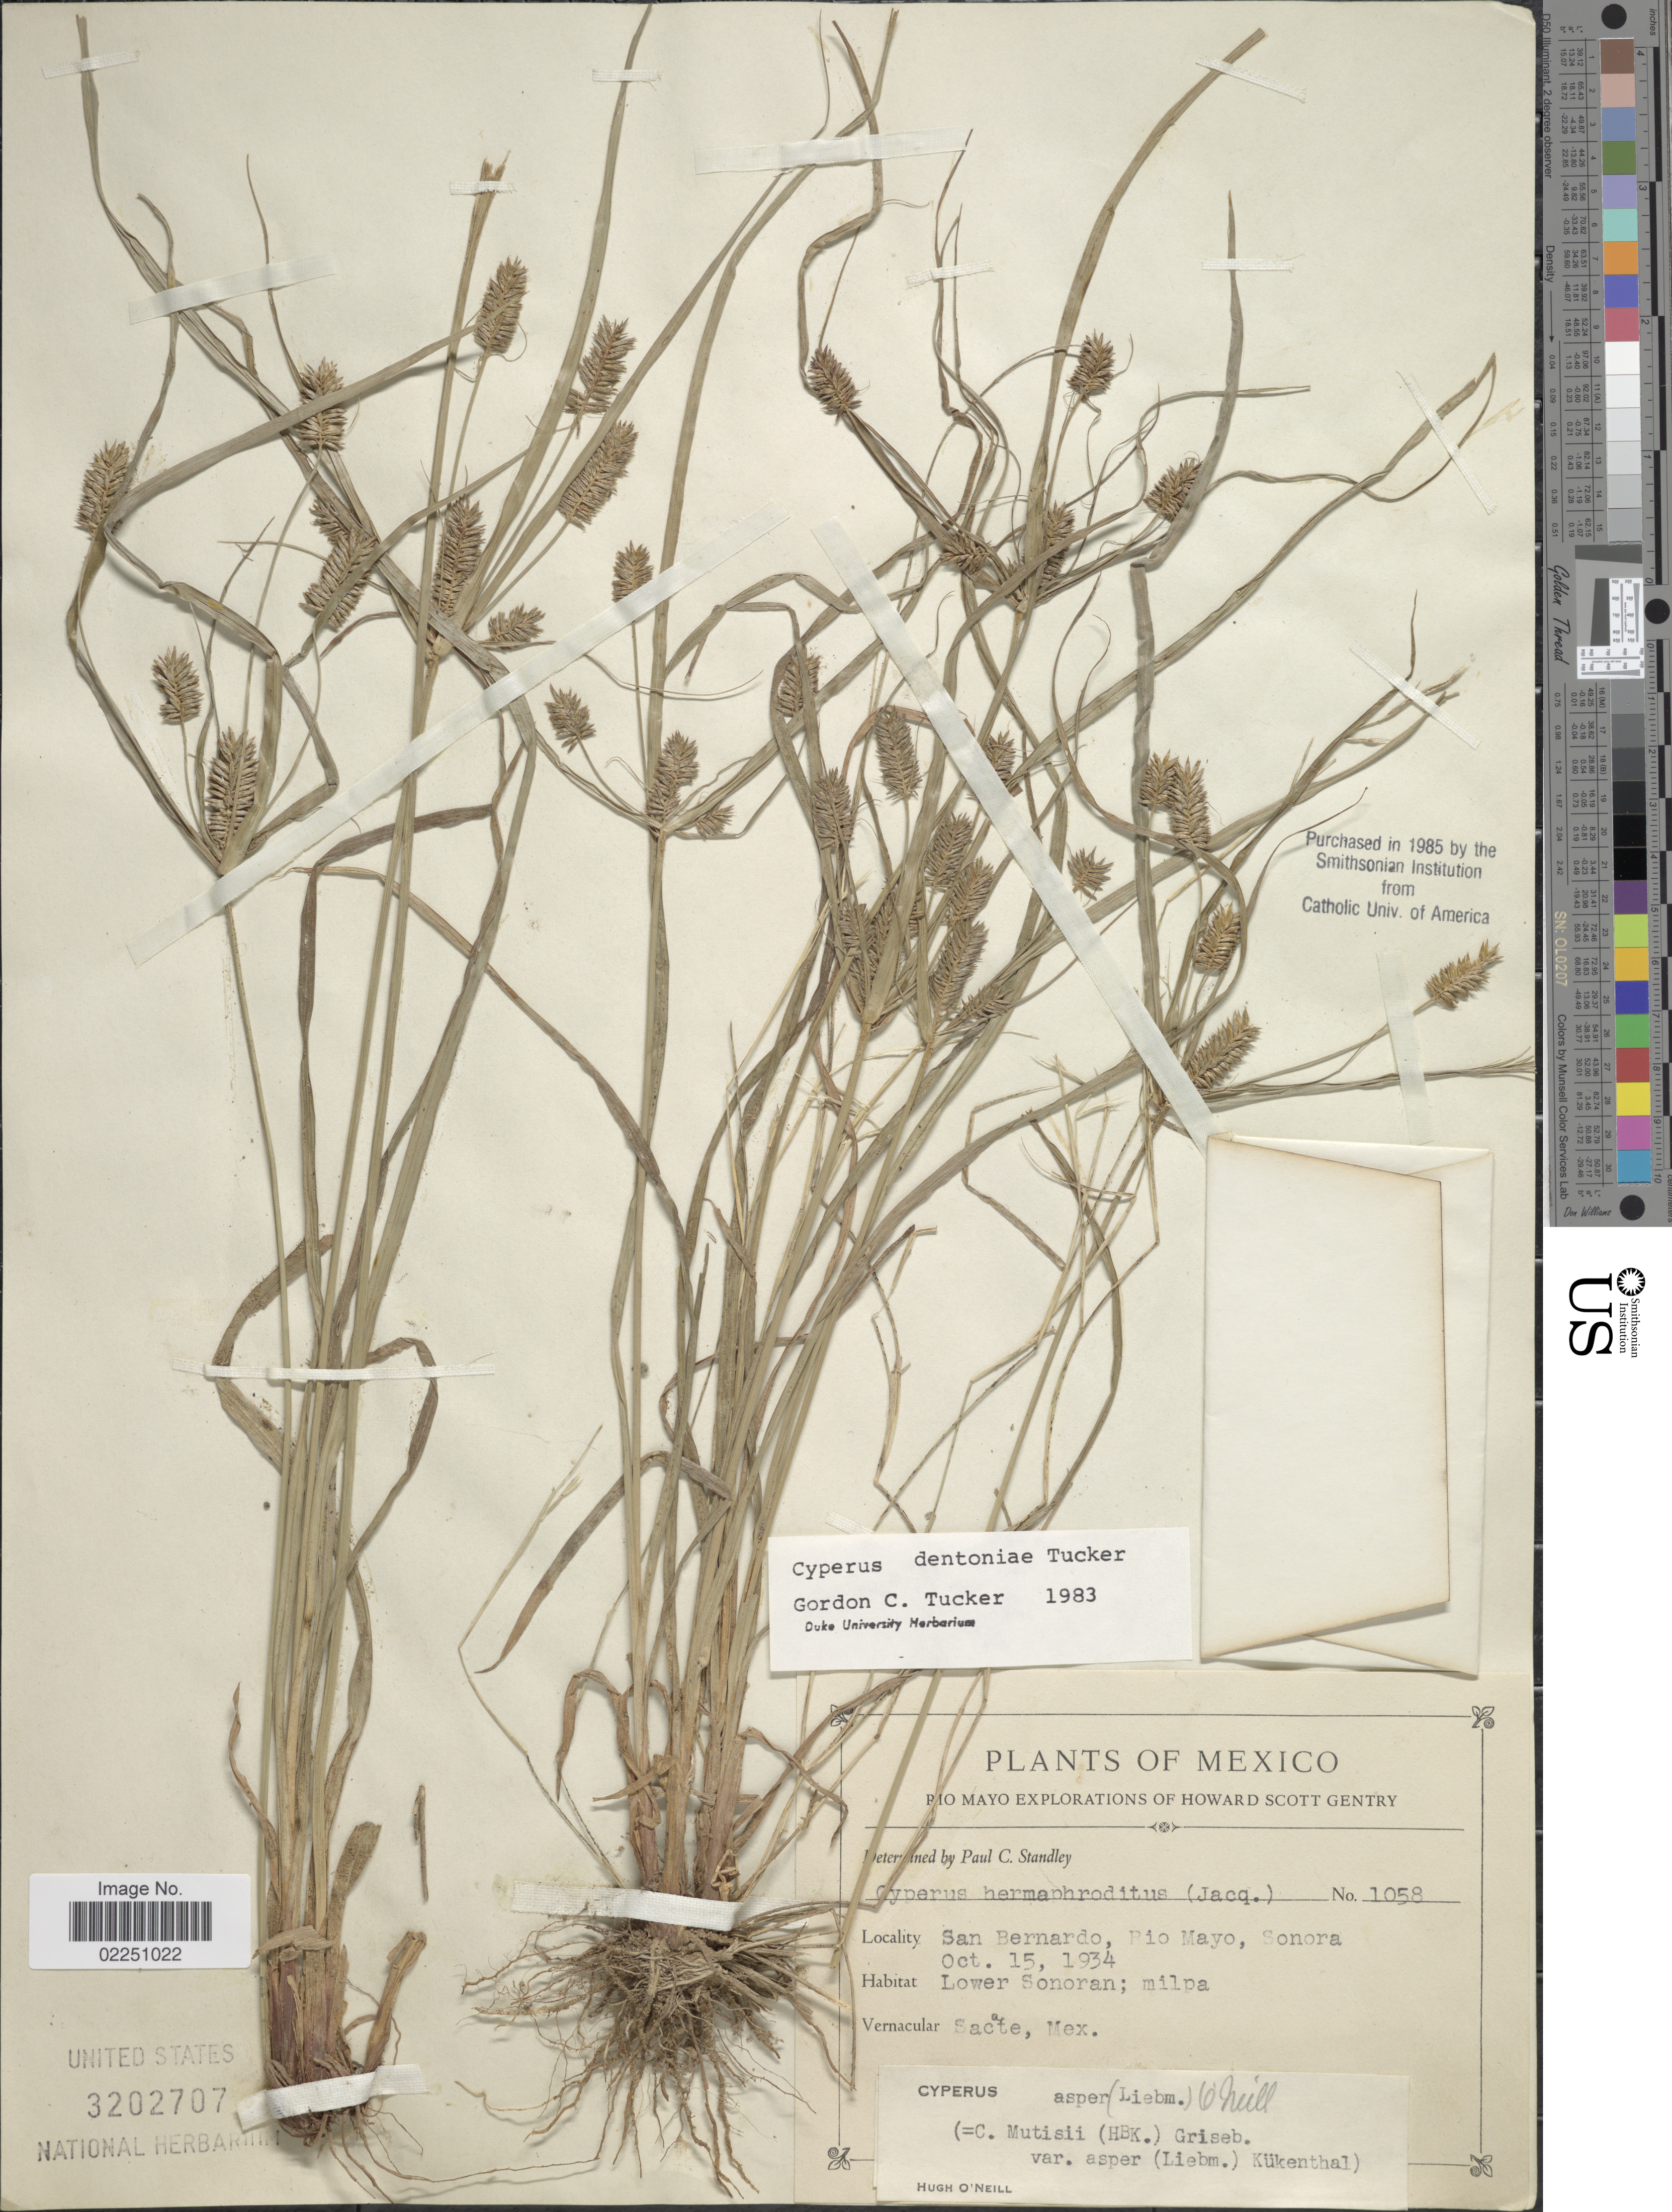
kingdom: Plantae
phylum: Tracheophyta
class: Liliopsida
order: Poales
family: Cyperaceae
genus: Cyperus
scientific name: Cyperus dentoniae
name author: G.C. Tucker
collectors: H. S. Gentry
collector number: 1058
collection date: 1934-10-15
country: Mexico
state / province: Sonora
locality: Rio Mayo. San Bernardo, Rio Mayo, Sonora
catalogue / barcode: US 3202707